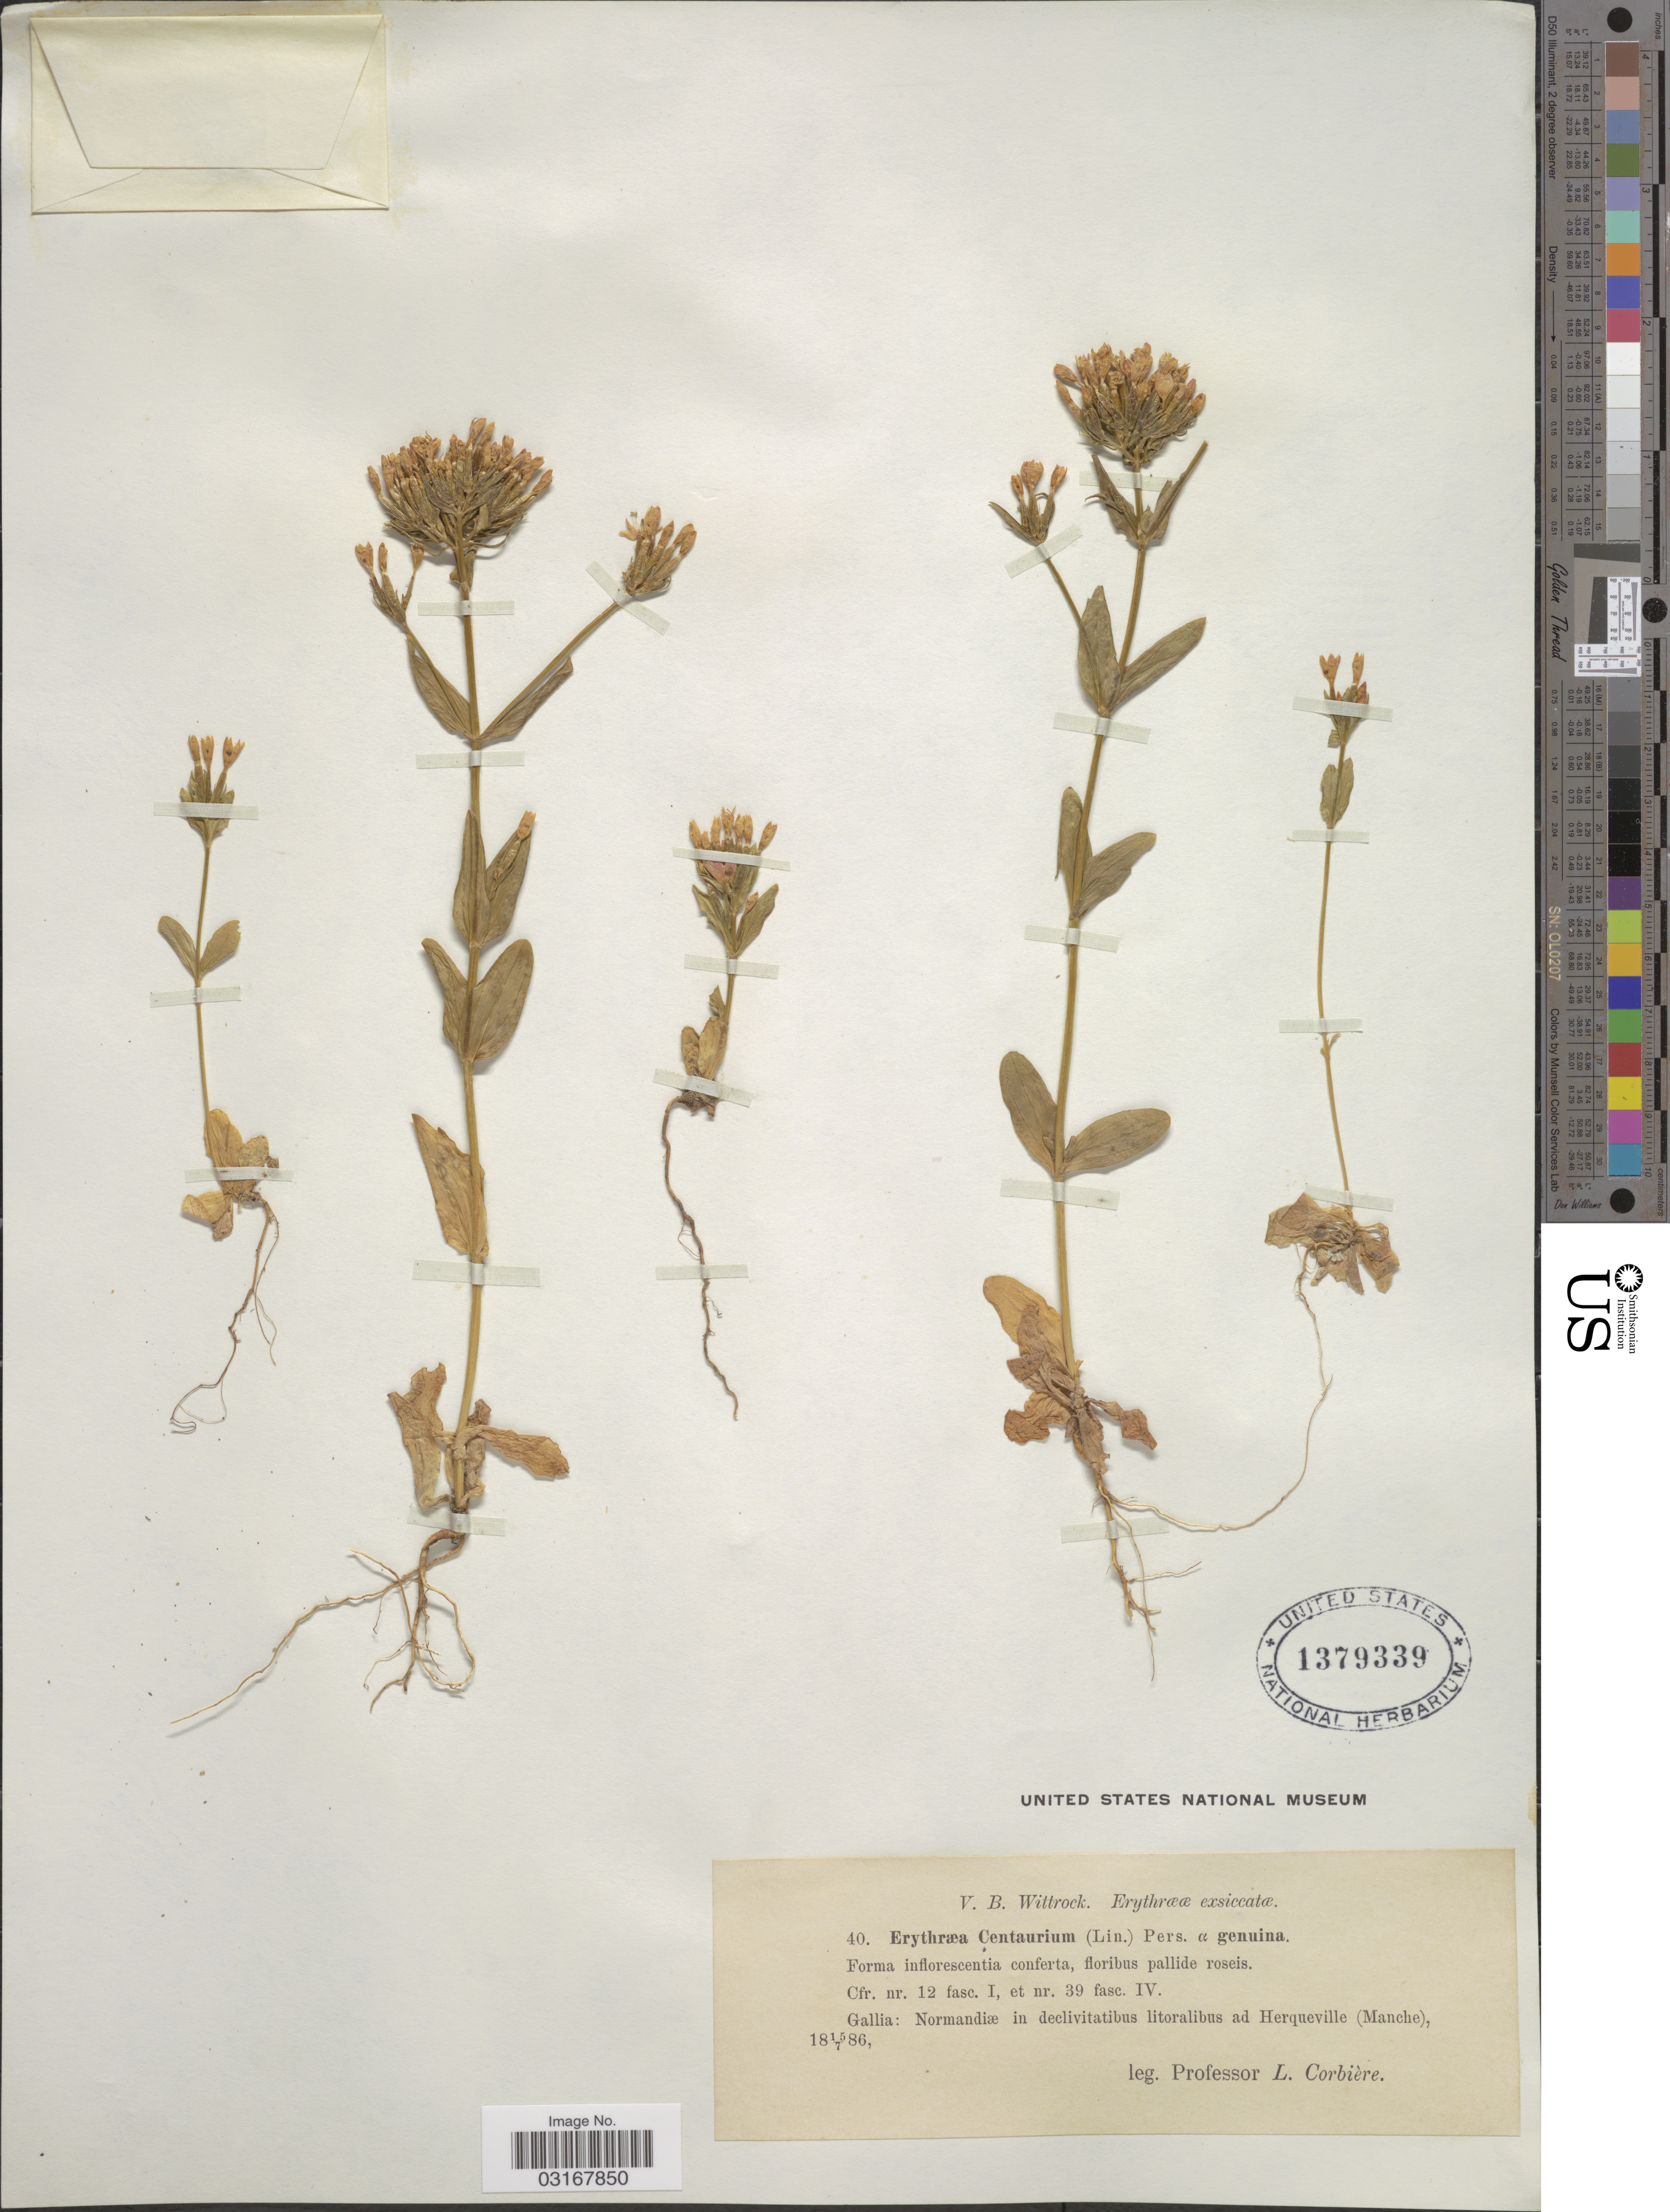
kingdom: Plantae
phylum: Tracheophyta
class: Magnoliopsida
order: Gentianales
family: Gentianaceae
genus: Centaurium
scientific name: Centaurium umbellatum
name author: Gilib.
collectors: L. Corbière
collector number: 40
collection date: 1886-07-15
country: France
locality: Gallia: Normandiæ in declivitatibus litoralibus ad Herqueville (Manche).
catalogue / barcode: US 1379339